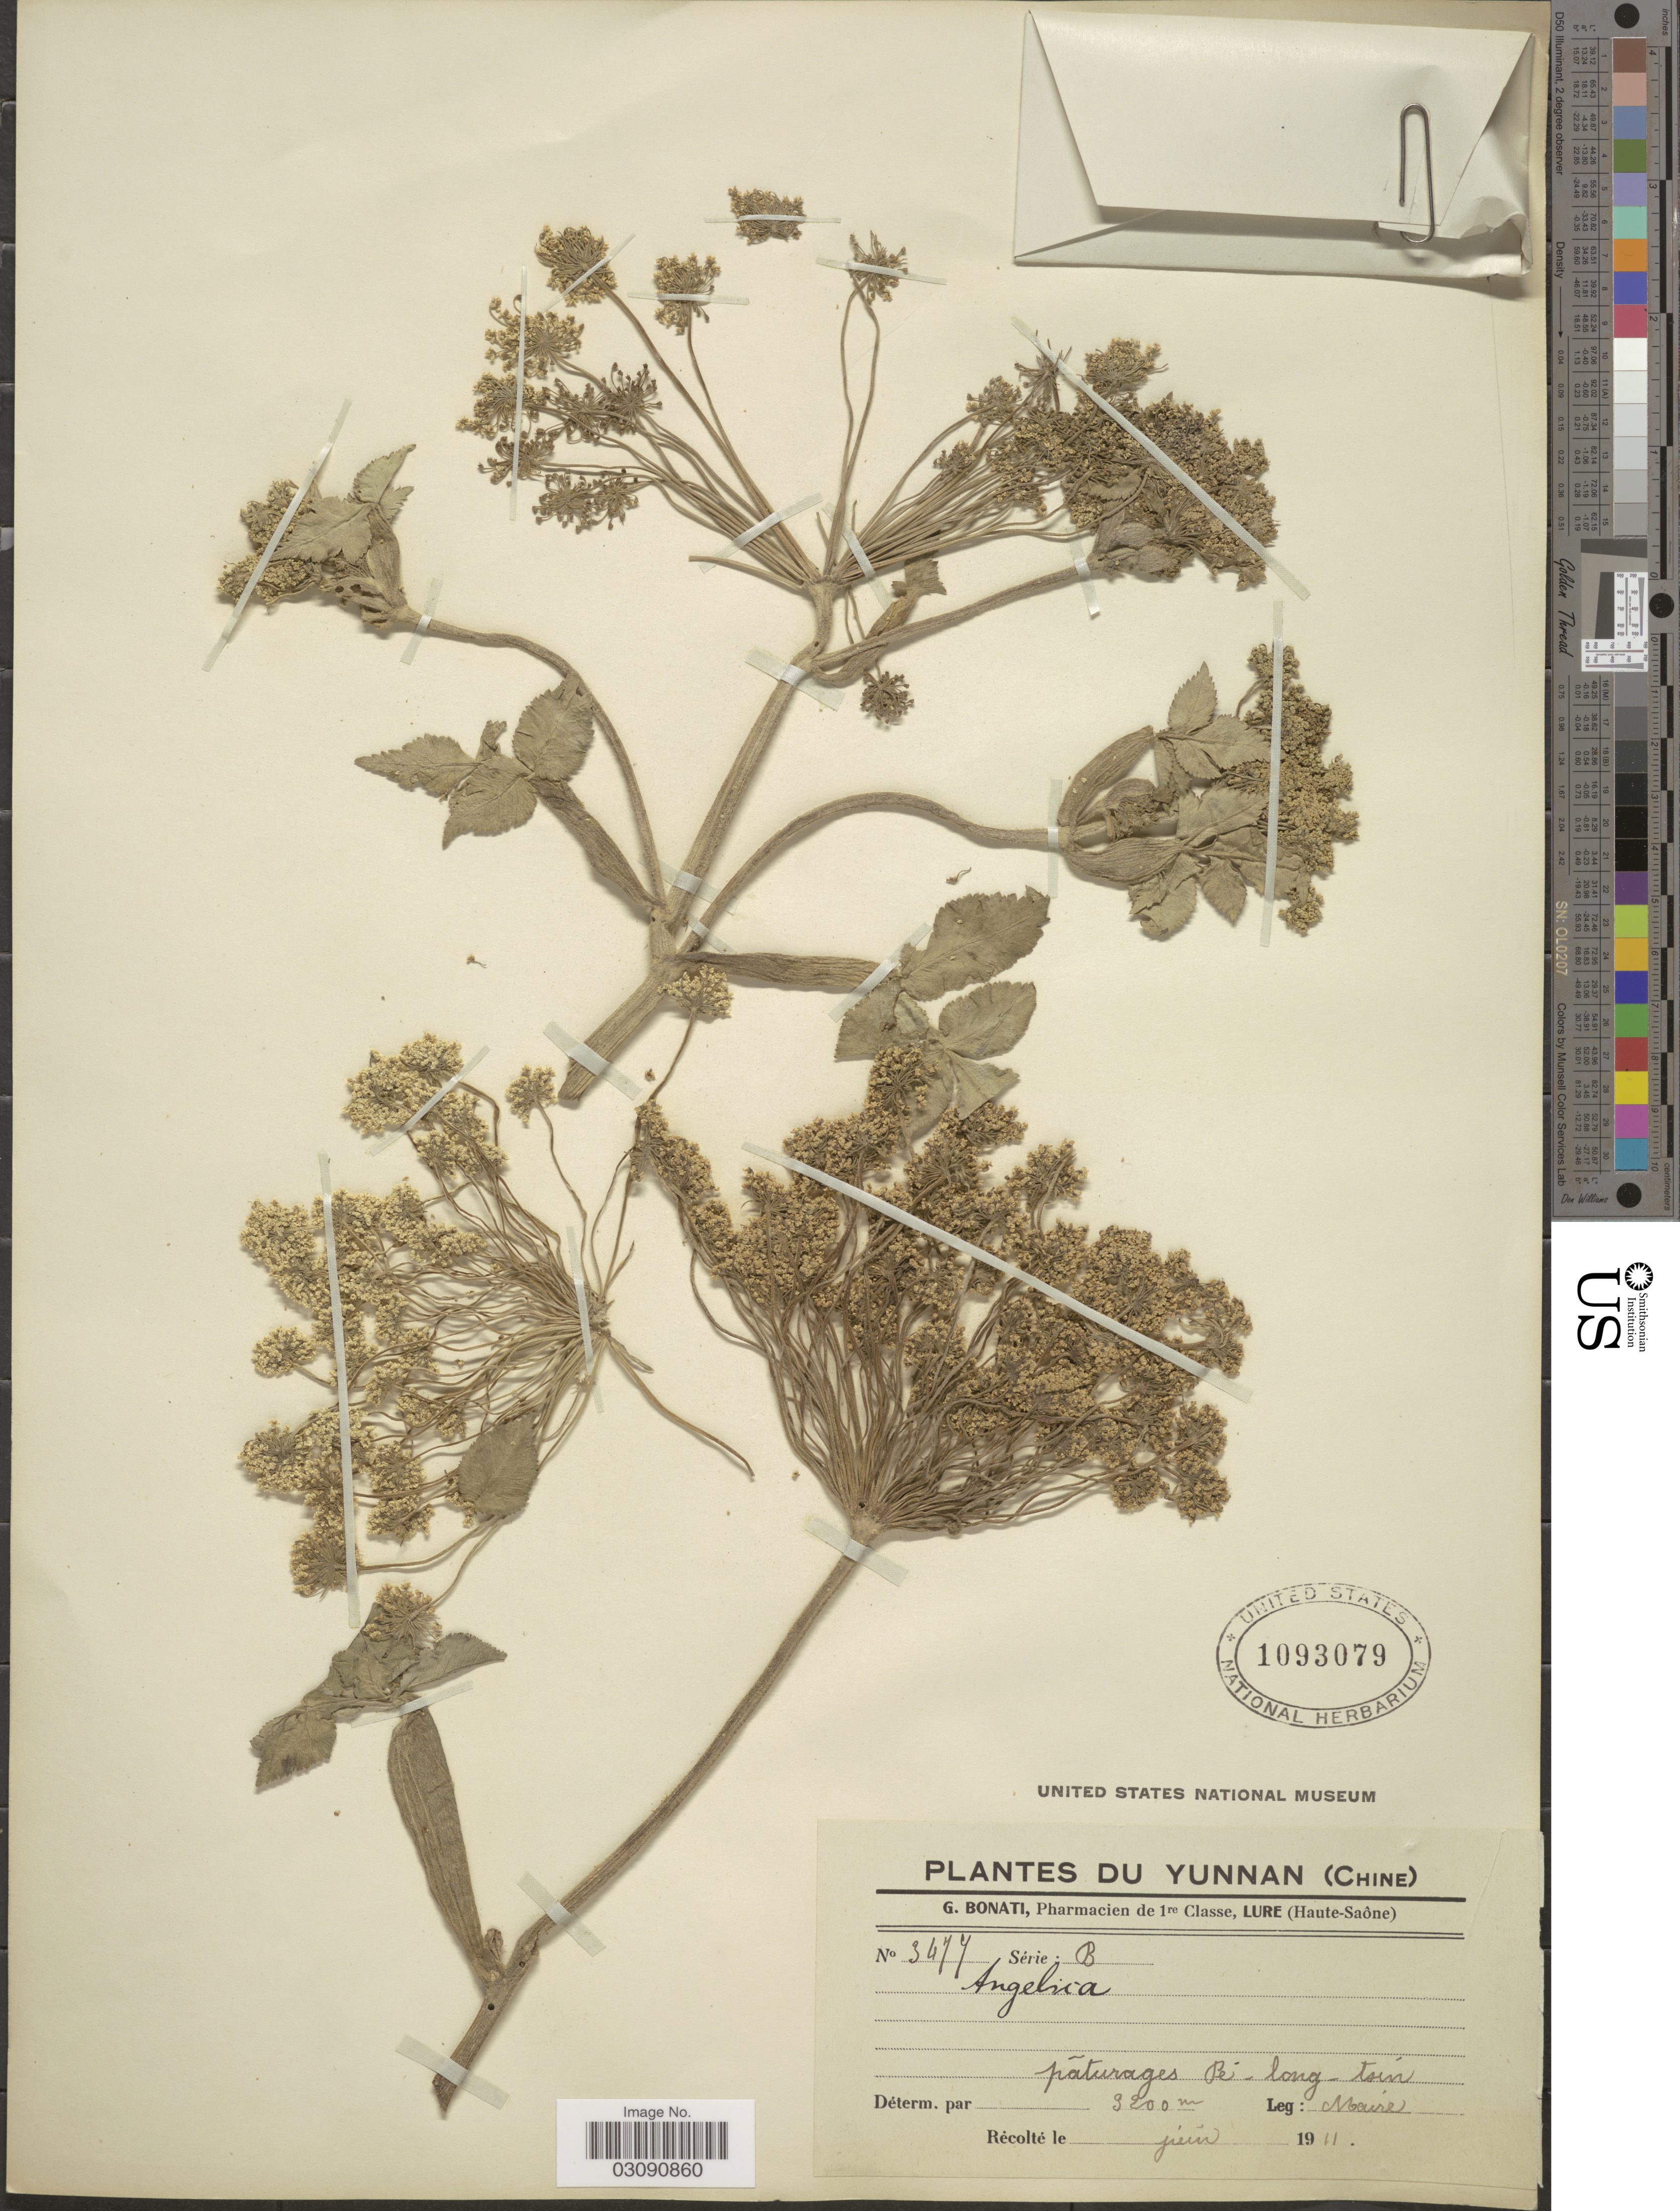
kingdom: Plantae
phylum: Tracheophyta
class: Magnoliopsida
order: Apiales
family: Apiaceae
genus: Angelica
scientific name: Angelica sp.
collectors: Maire, --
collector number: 3474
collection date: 1911-06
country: China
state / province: Yunnan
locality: Paturages Pe-long-tsin.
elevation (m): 3200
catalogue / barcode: US 1093079